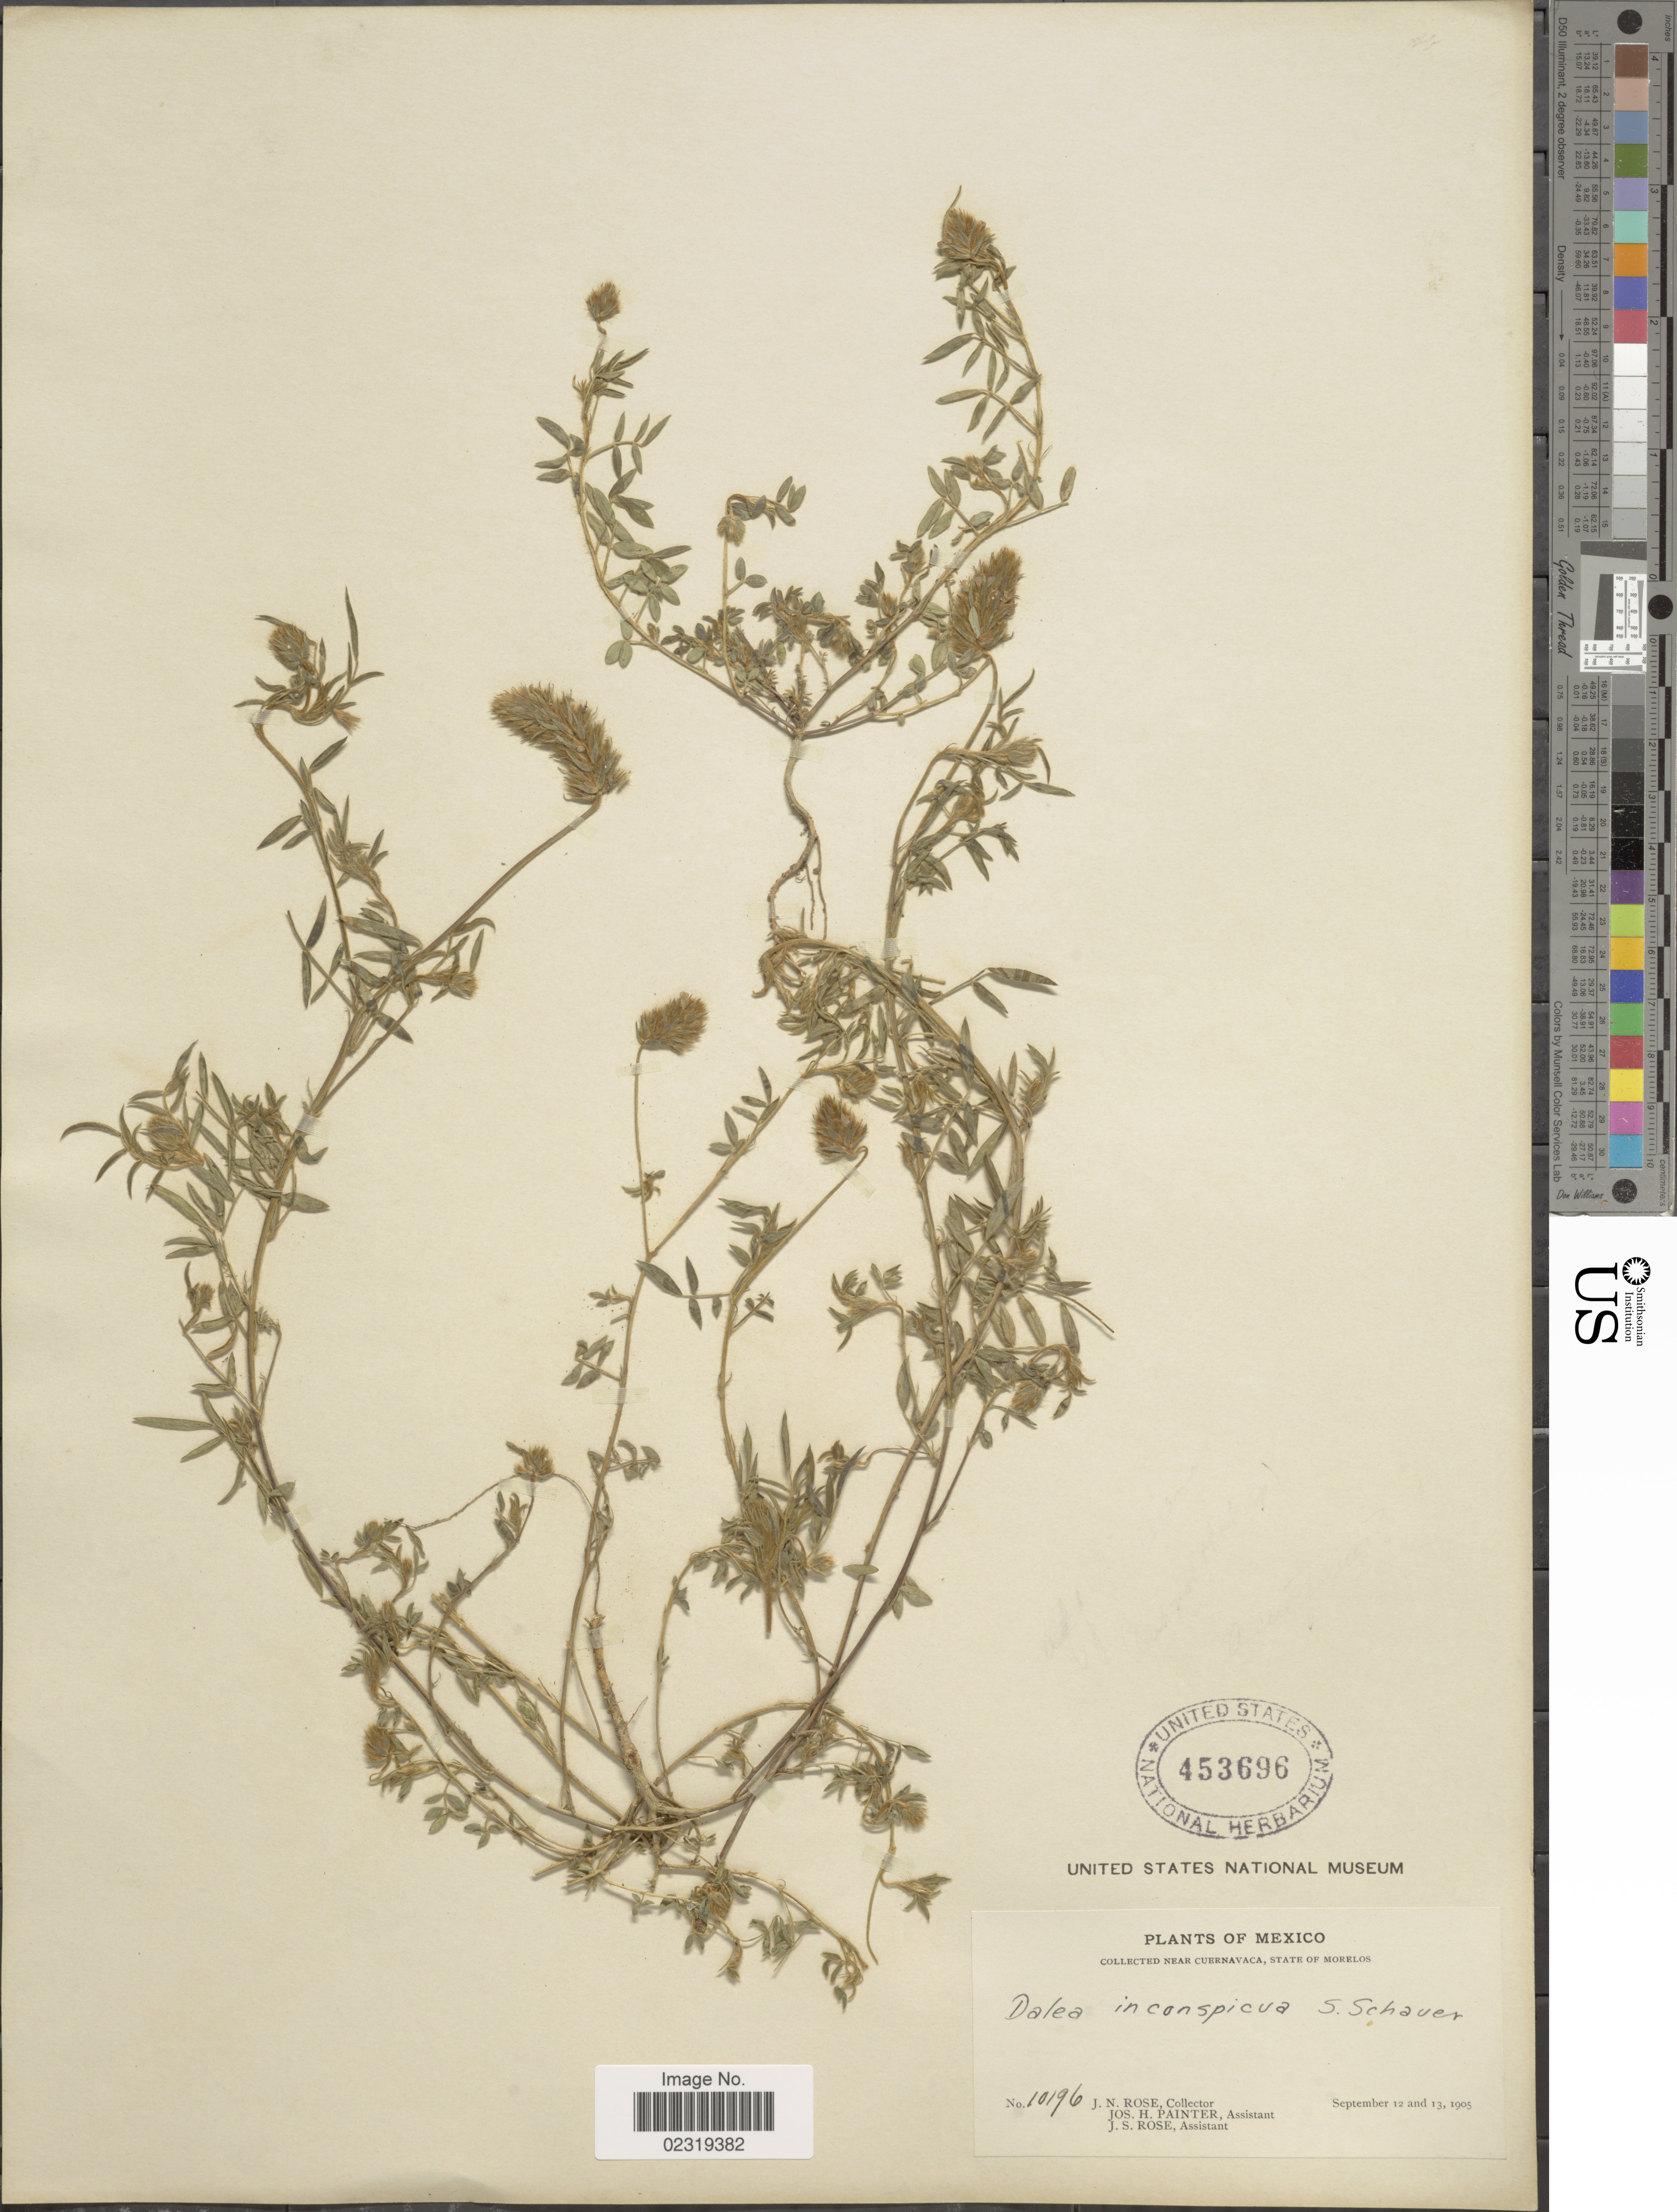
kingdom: Plantae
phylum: Tracheophyta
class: Magnoliopsida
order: Fabales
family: Fabaceae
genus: Dalea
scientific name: Dalea humilis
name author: G. Don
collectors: J. N. Rose, J. H. Painter & J. S. Rose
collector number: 10196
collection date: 1905-09-12/1905-09-13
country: Mexico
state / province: Morelos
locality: Near Cuernavaca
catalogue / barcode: US 453696